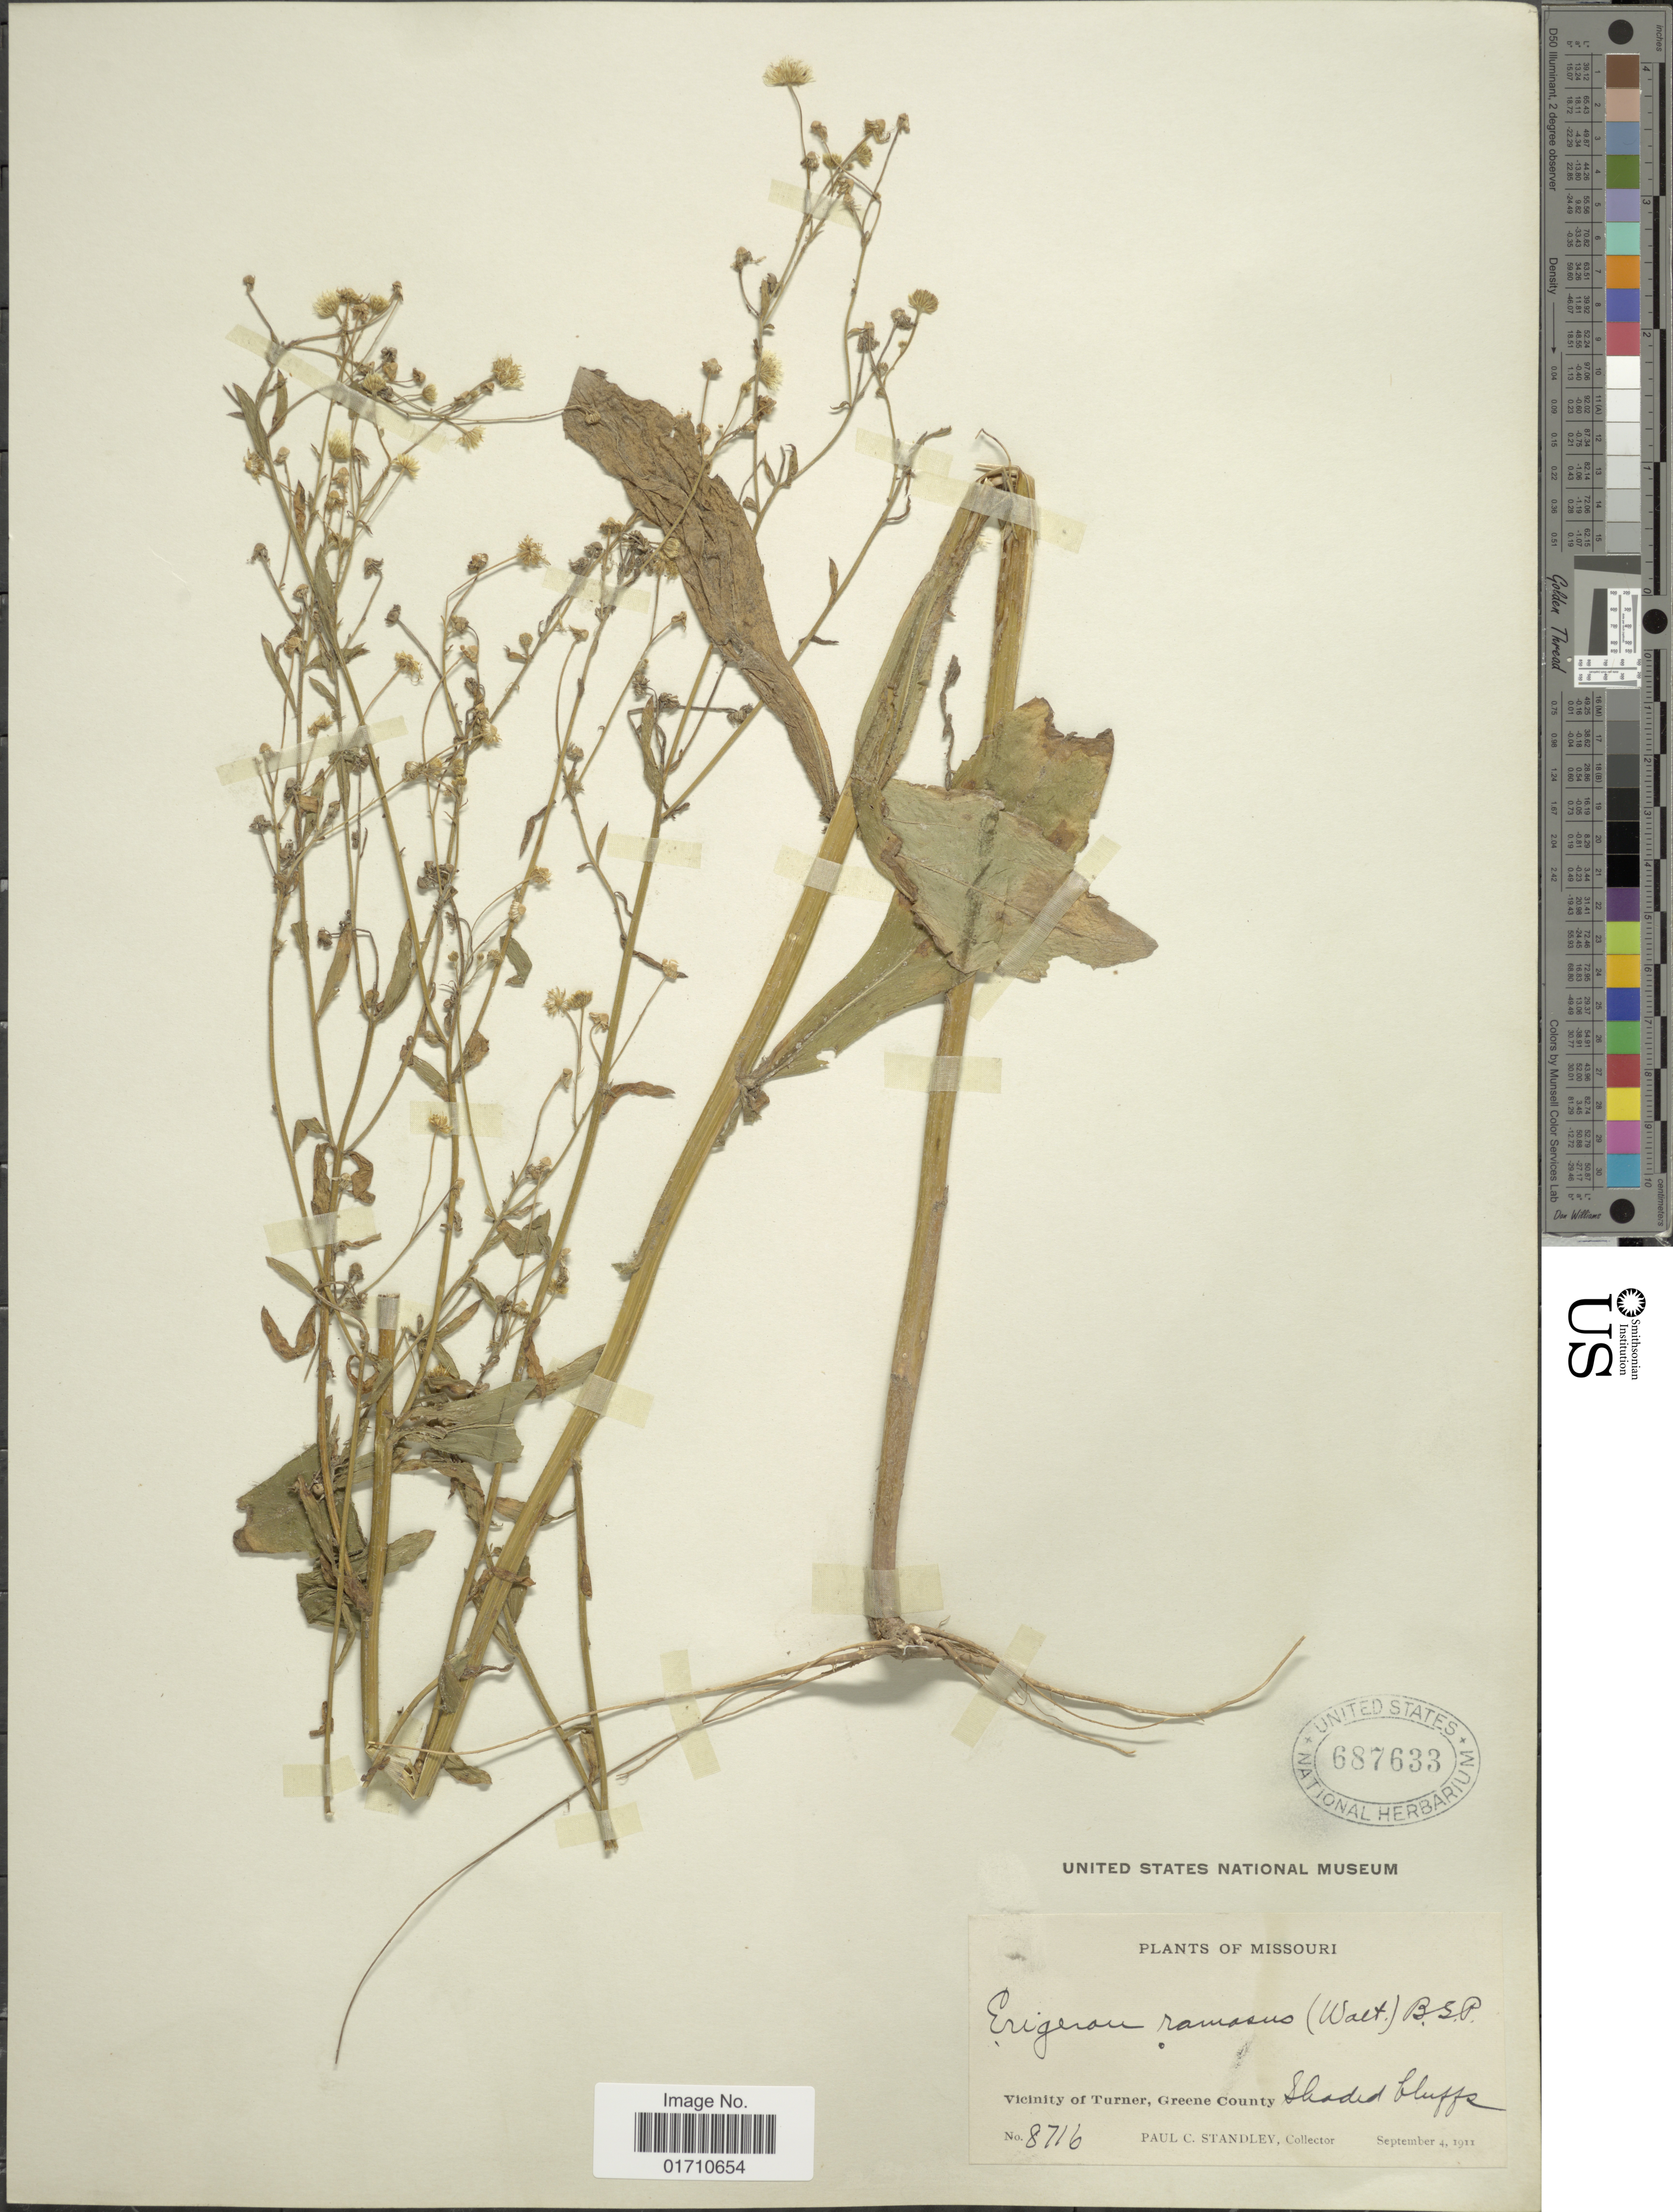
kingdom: Plantae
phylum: Tracheophyta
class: Magnoliopsida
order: Asterales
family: Asteraceae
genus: Erigeron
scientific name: Erigeron annuus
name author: (L.) Pers.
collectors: P. C. Standley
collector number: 8716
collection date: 1911-09-04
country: United States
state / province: Missouri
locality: Vicinity of Turner, Greene County, Shaded bluffs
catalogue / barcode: US 687633